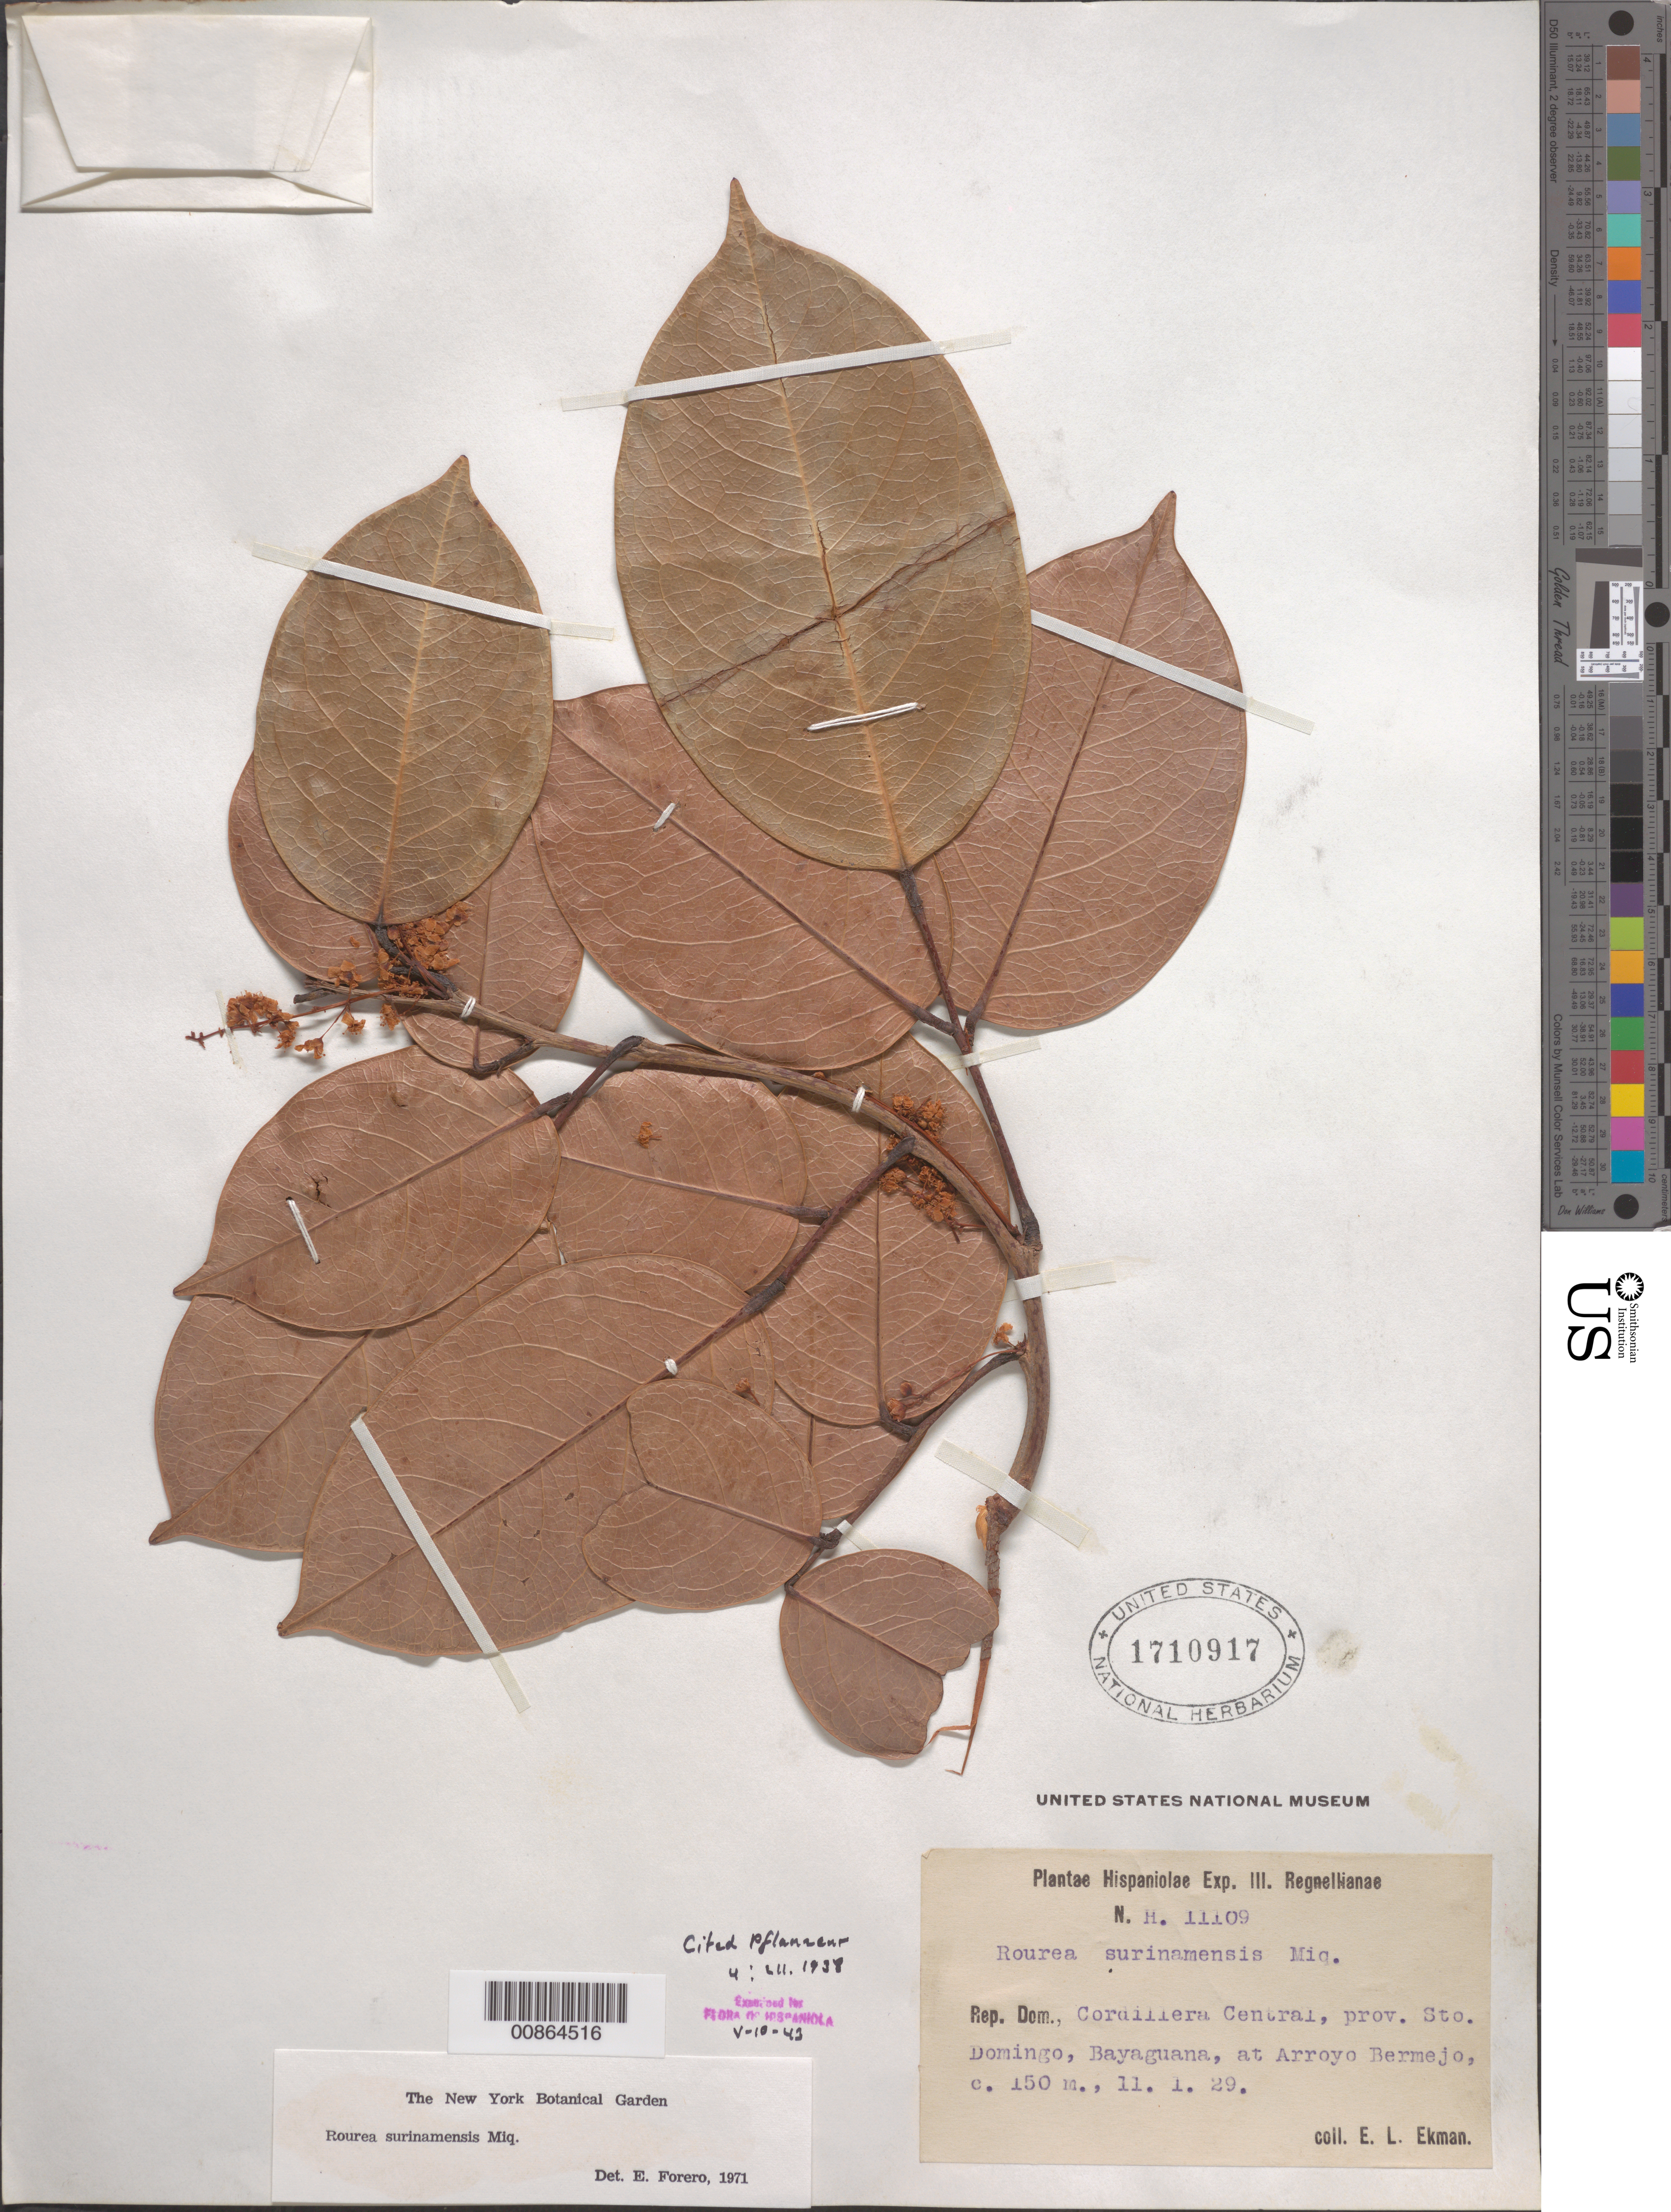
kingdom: Plantae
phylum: Tracheophyta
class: Magnoliopsida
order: Oxalidales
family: Connaraceae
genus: Rourea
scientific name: Rourea surinamensis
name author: Miq.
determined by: Forero, E.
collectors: E. L. Ekman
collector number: H 11109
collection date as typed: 11 Jan 1929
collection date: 1929-01-11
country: Dominican Republic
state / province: Distrito Nacional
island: Hispaniola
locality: Cordillera Central, prov. Sto. Domingo (obsolete), Bayaguana, at Arroyo Bermejo.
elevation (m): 150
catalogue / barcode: US 1710917